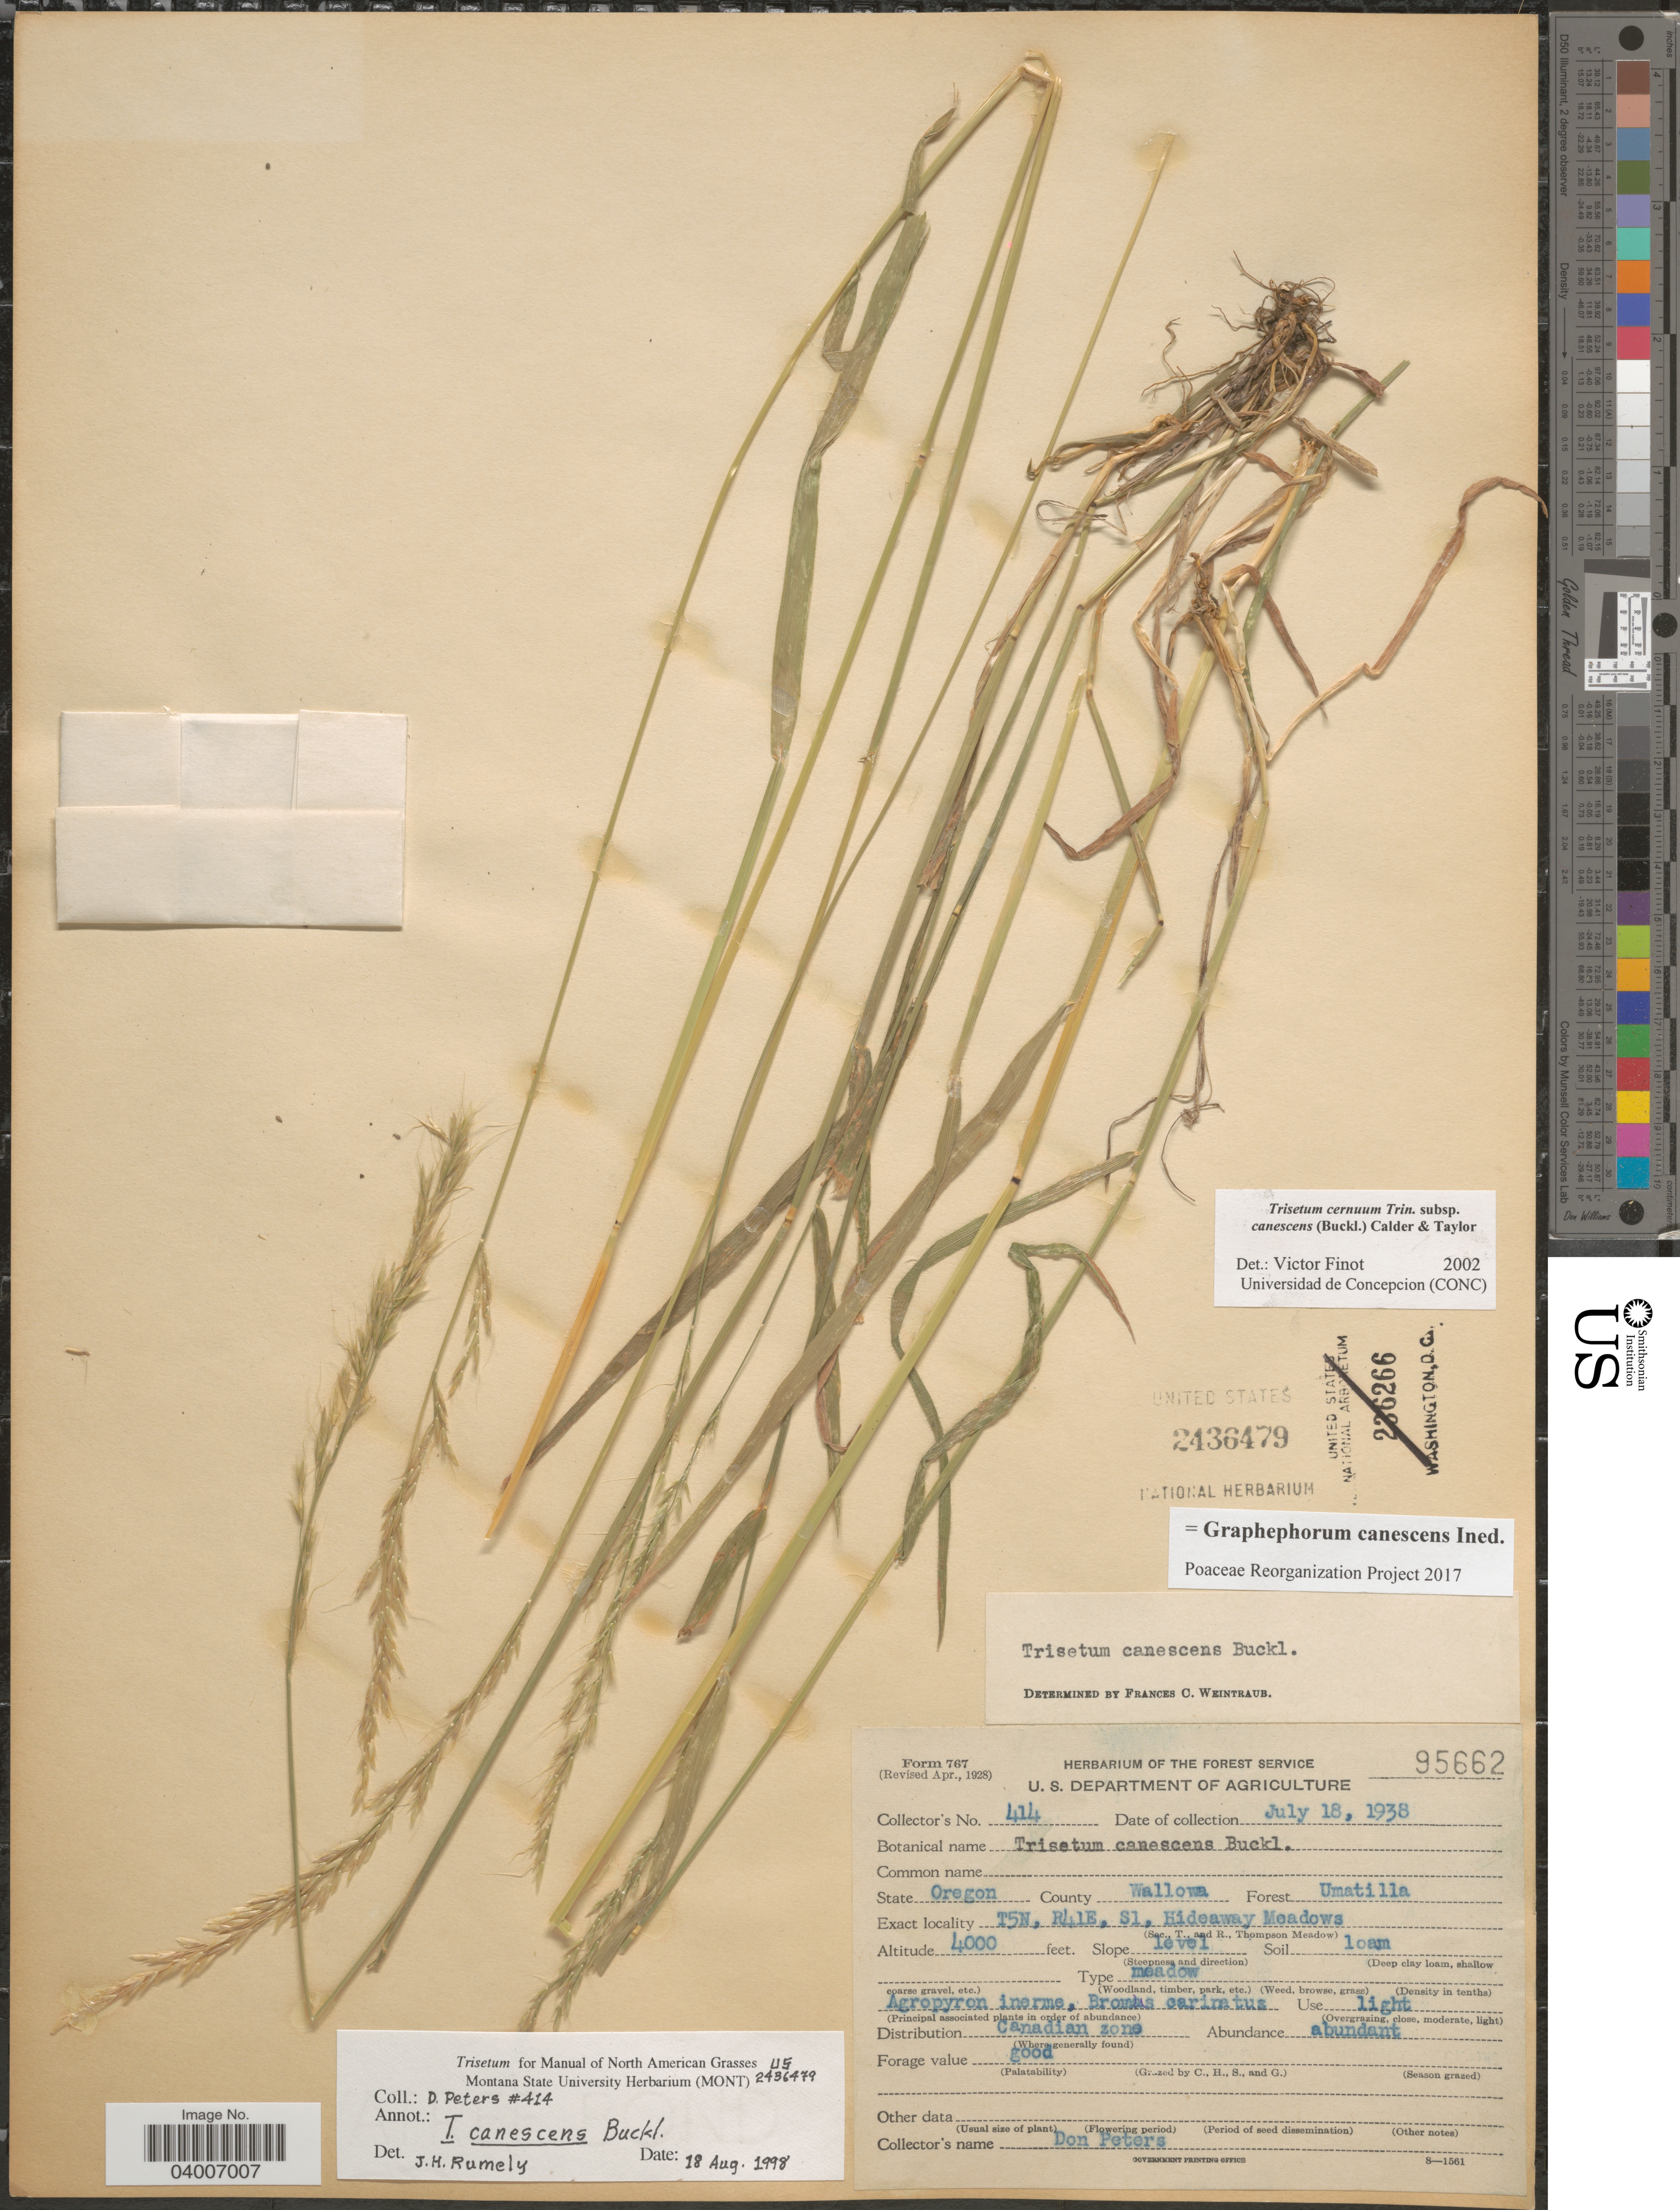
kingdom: Plantae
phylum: Tracheophyta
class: Liliopsida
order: Poales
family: Poaceae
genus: Graphephorum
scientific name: Graphephorum canescens ined.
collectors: D. Peters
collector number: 414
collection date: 1938-07-18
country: United States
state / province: Oregon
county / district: Wallowa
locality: County Wallowa. Forest Umatilla. T5N, R41E, S1, Hideaway Meadows.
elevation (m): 1219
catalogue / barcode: US 2436479